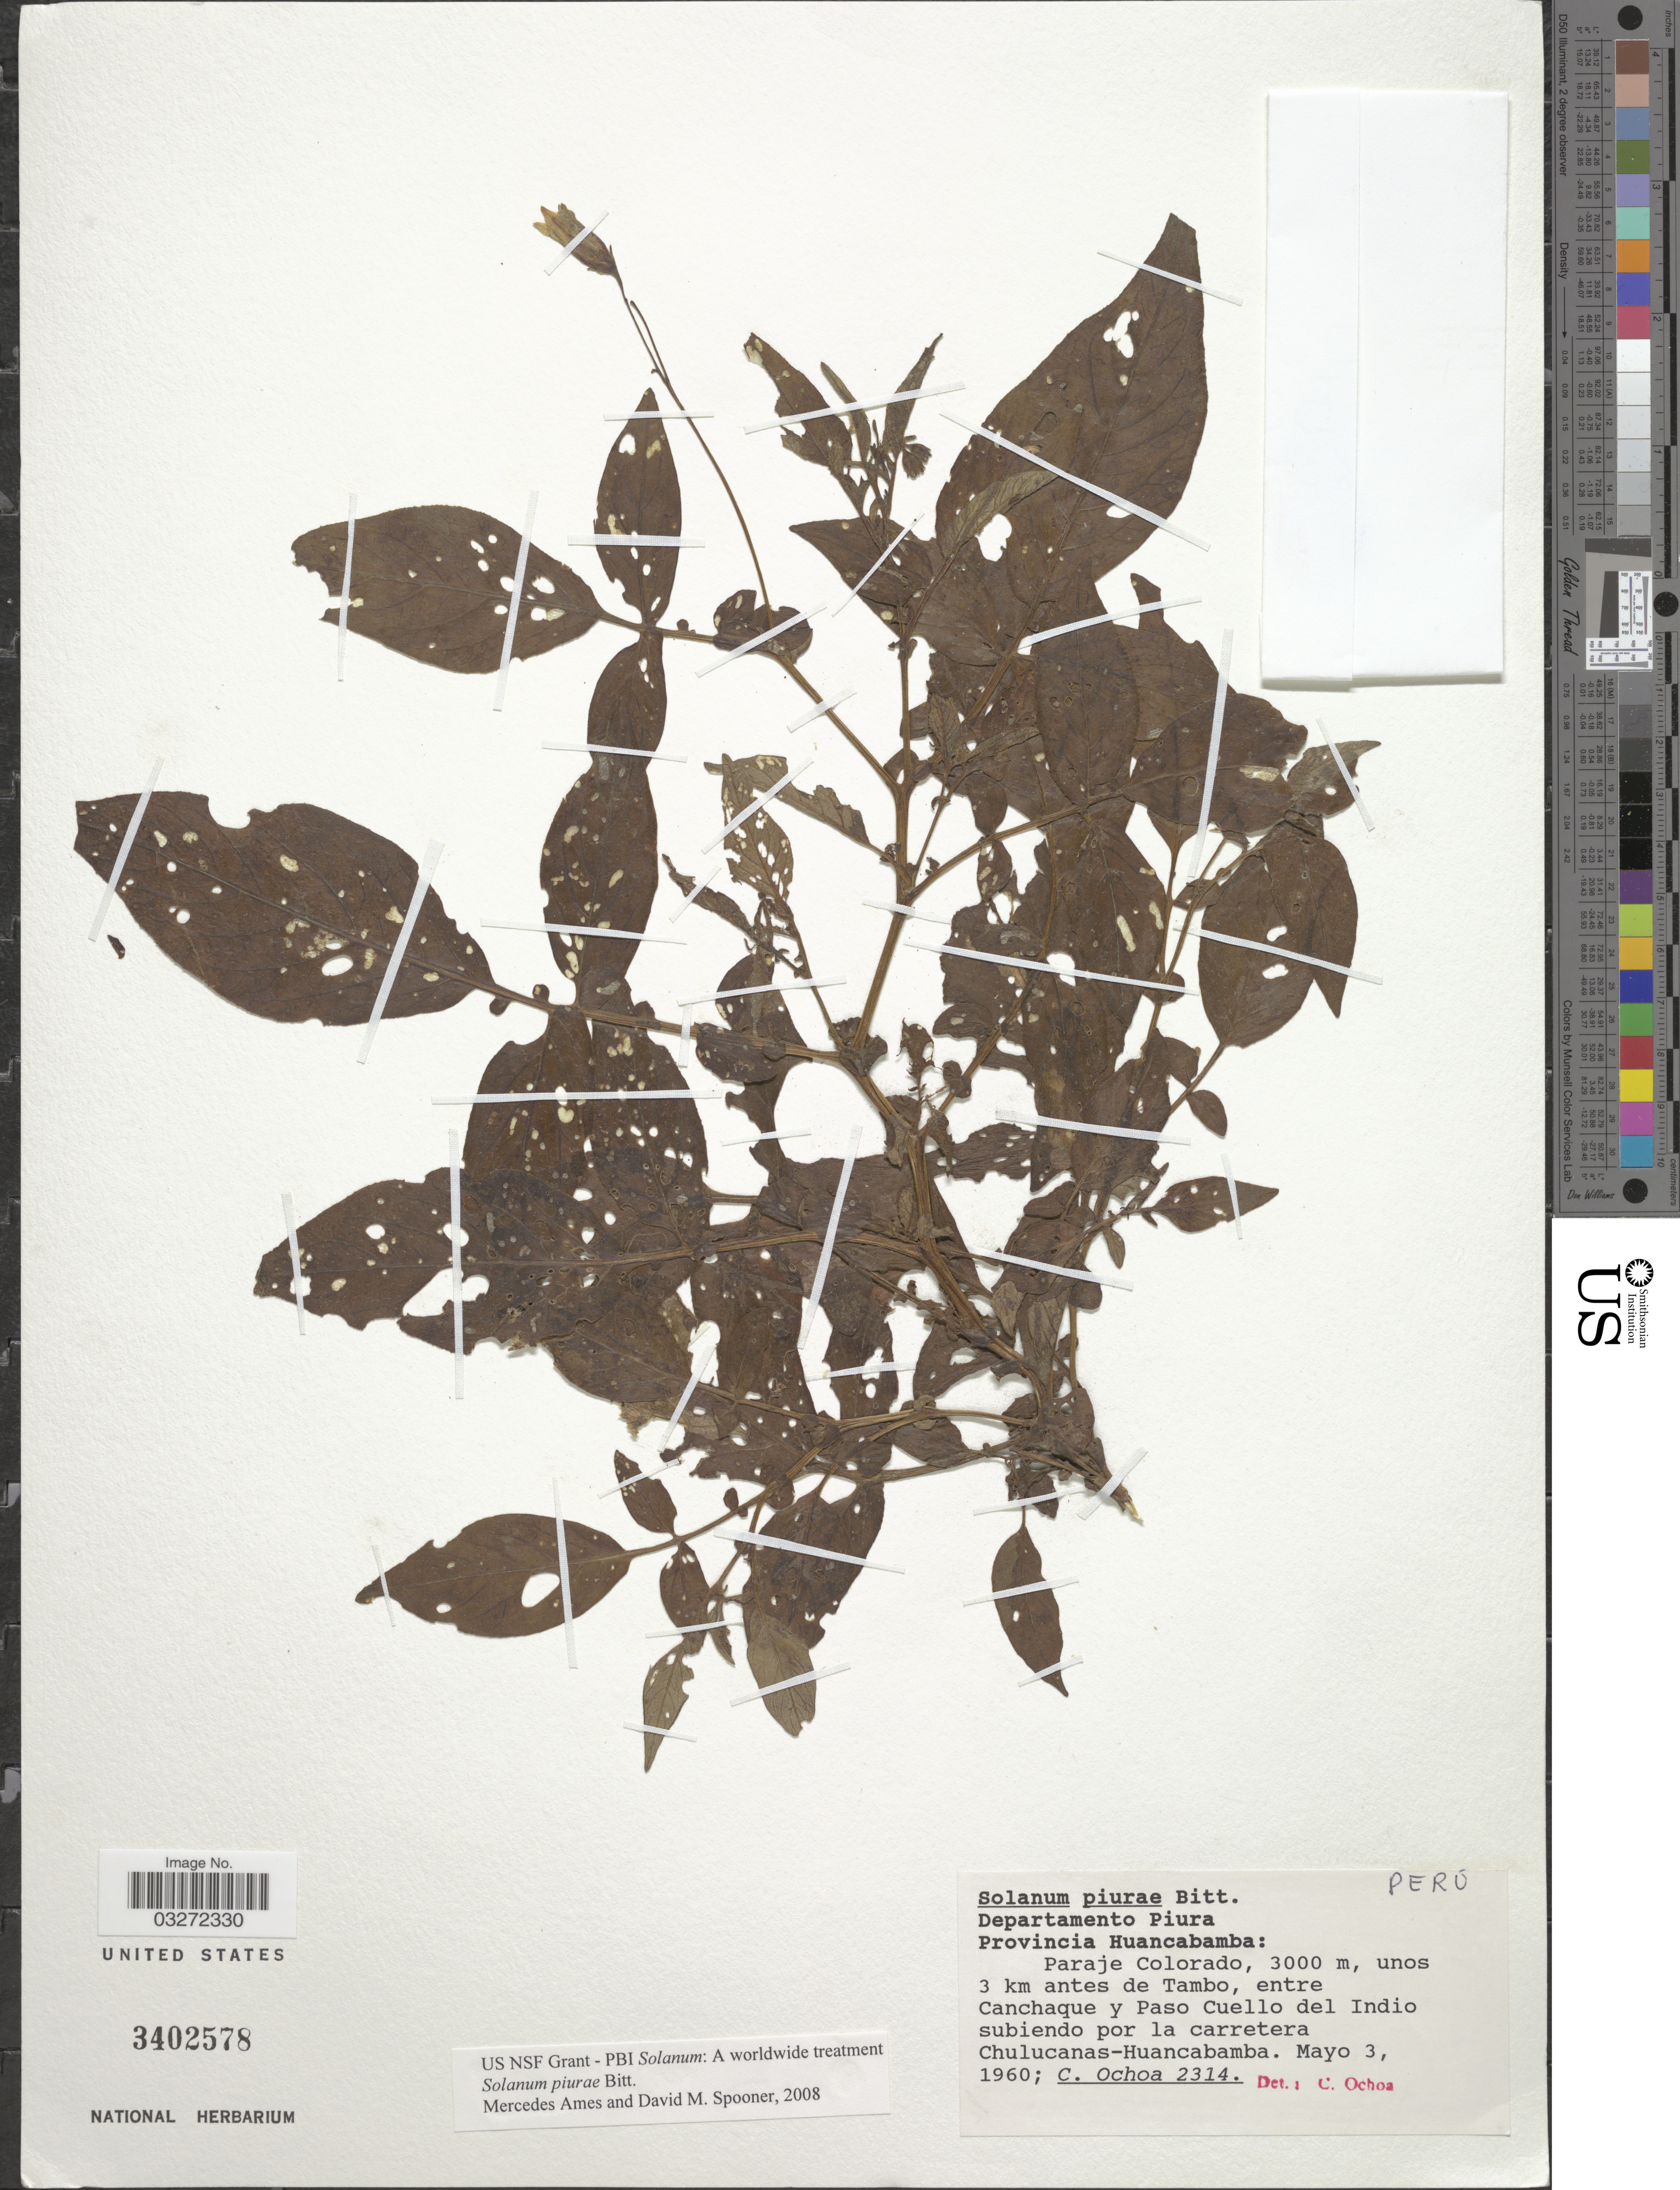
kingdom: Plantae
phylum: Tracheophyta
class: Magnoliopsida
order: Solanales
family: Solanaceae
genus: Solanum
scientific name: Solanum piurae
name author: Bitter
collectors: C. Ochoa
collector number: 2314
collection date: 1960-05-03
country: Peru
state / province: Piura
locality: Departamento Piura, Provincia Huancabamba: Paraje Colorado, unos 3 km antes de Tambo, entre Canchaque y Paso Cuello del Indio subiendo por la carretera Chulucanas-Huancabamba.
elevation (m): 3000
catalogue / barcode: US 3402578